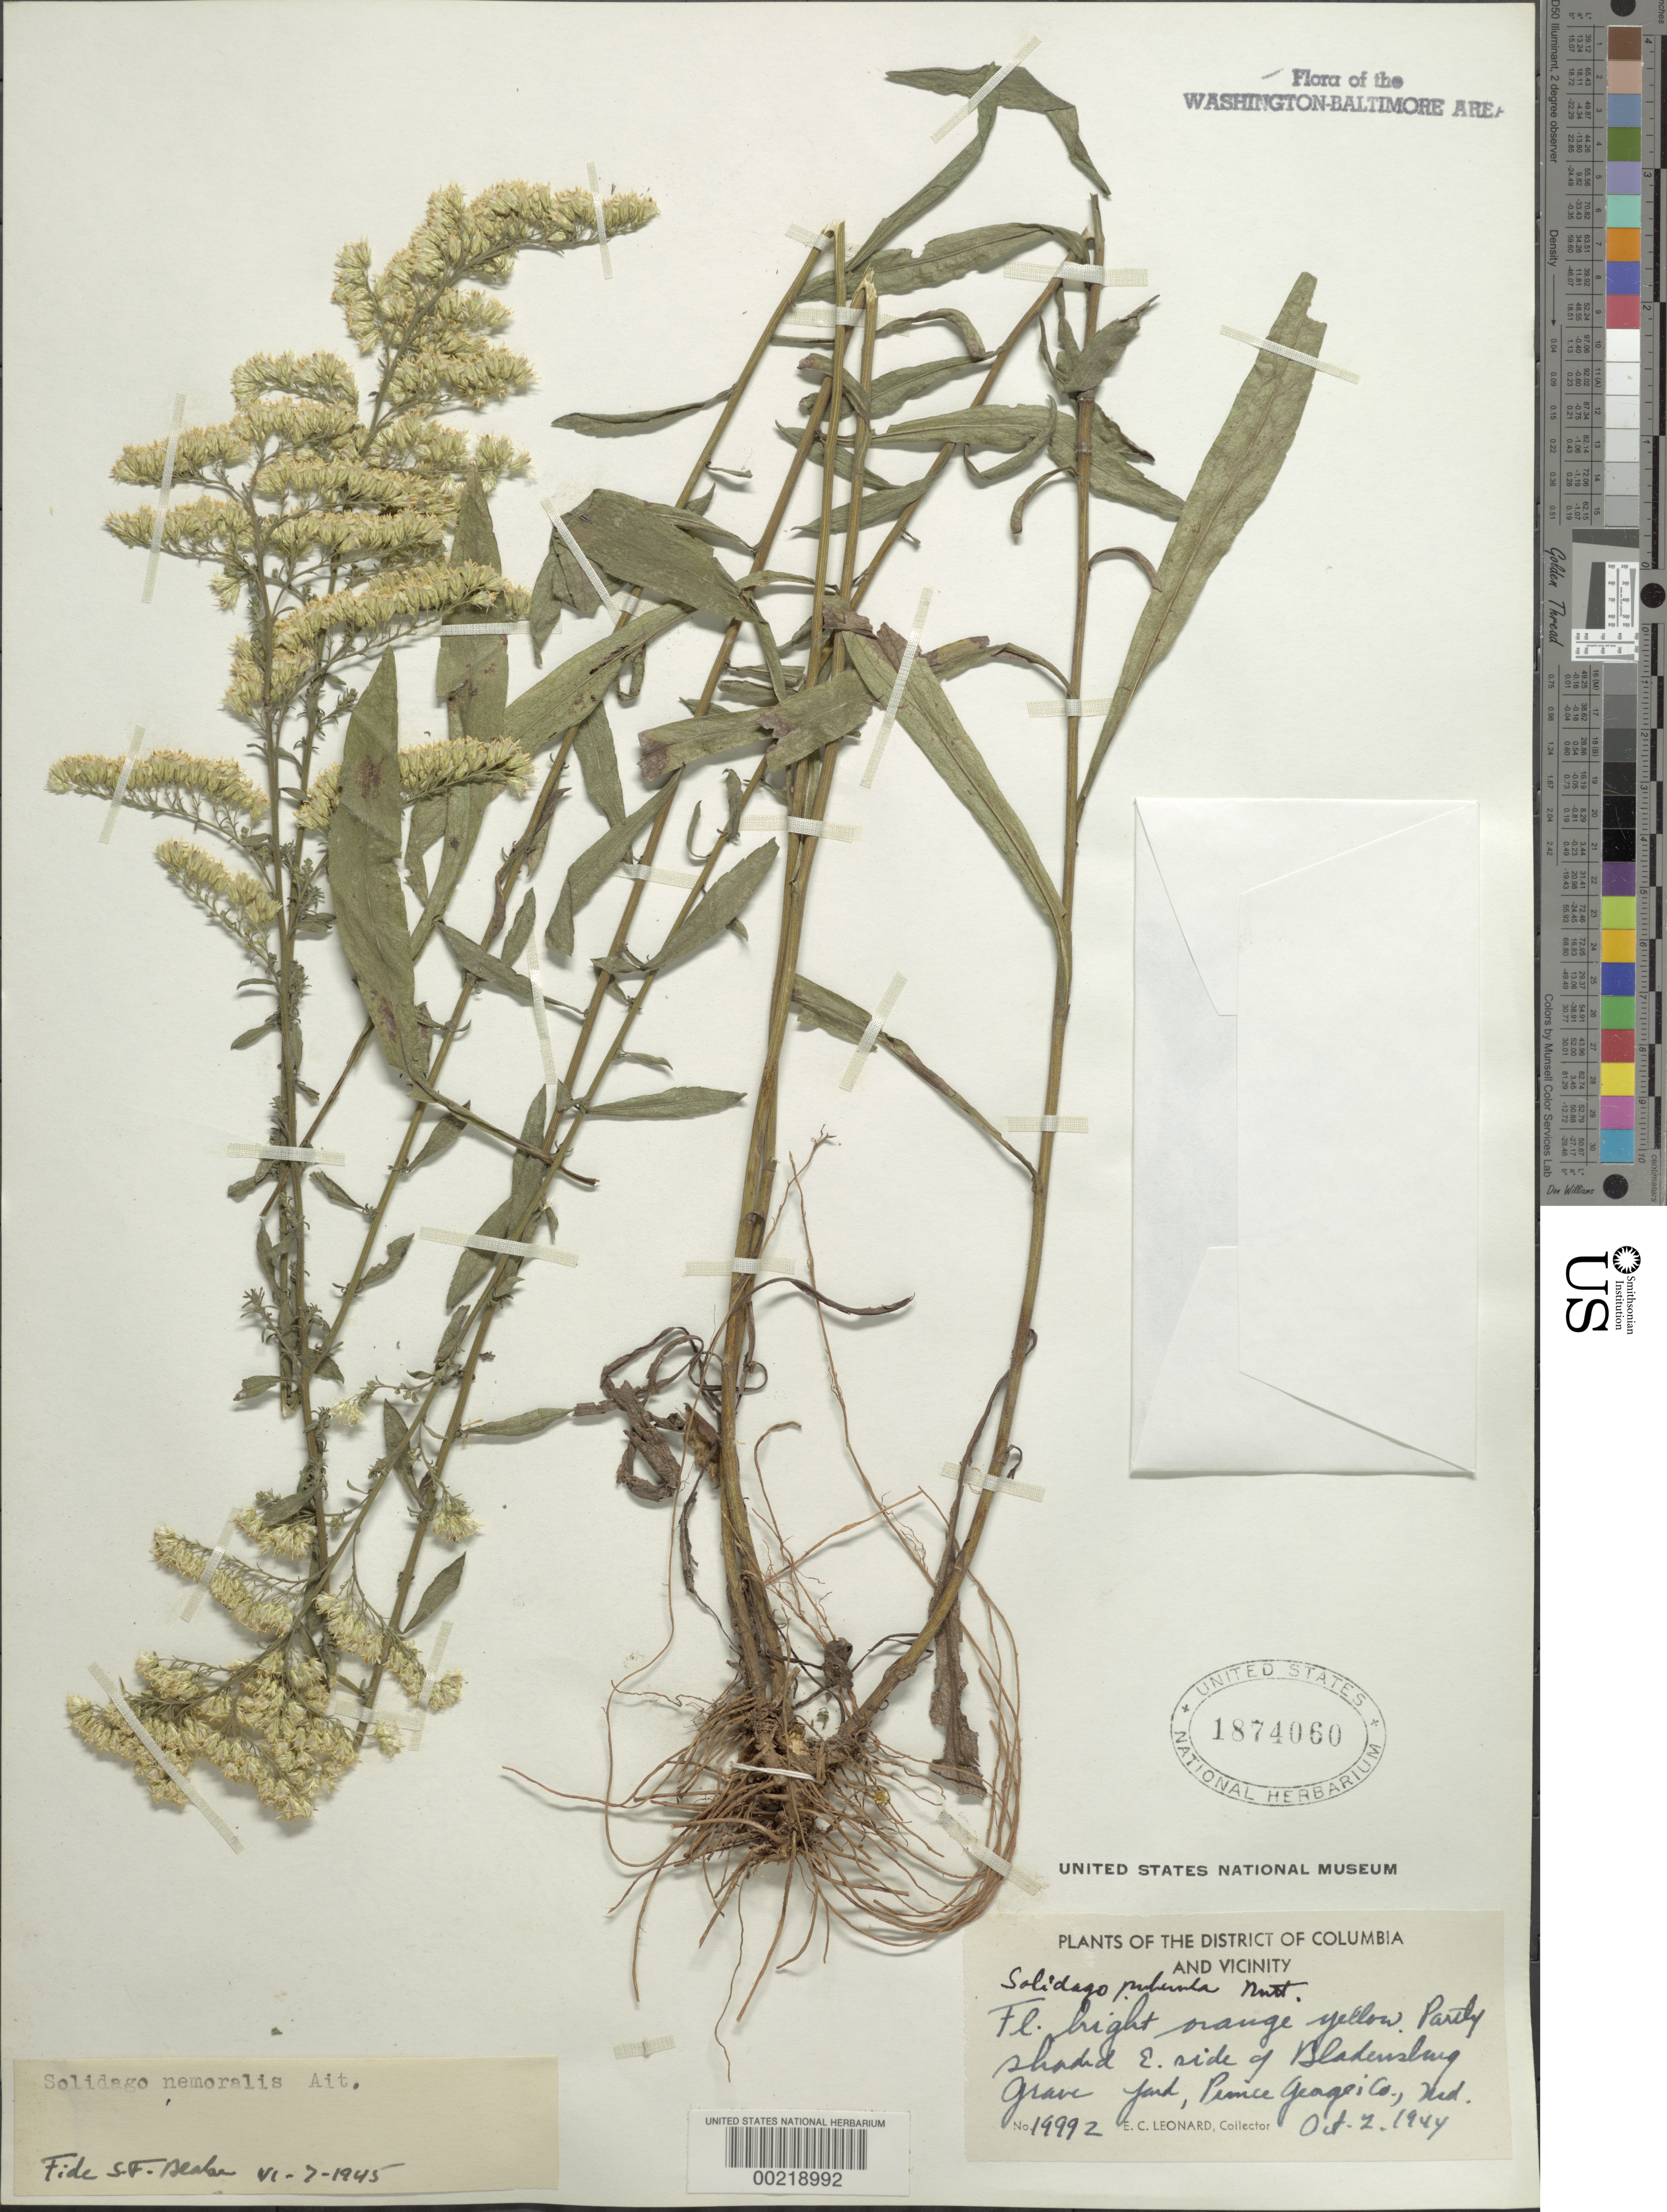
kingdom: Plantae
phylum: Tracheophyta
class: Magnoliopsida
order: Asterales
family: Asteraceae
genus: Solidago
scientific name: Solidago nemoralis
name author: Aiton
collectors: E. C. Leonard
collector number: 19992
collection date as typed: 02 Oct 1944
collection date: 1944-10-02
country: United States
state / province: Maryland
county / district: Prince George's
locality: East of Bladensburg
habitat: Grave yard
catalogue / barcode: US 1874060